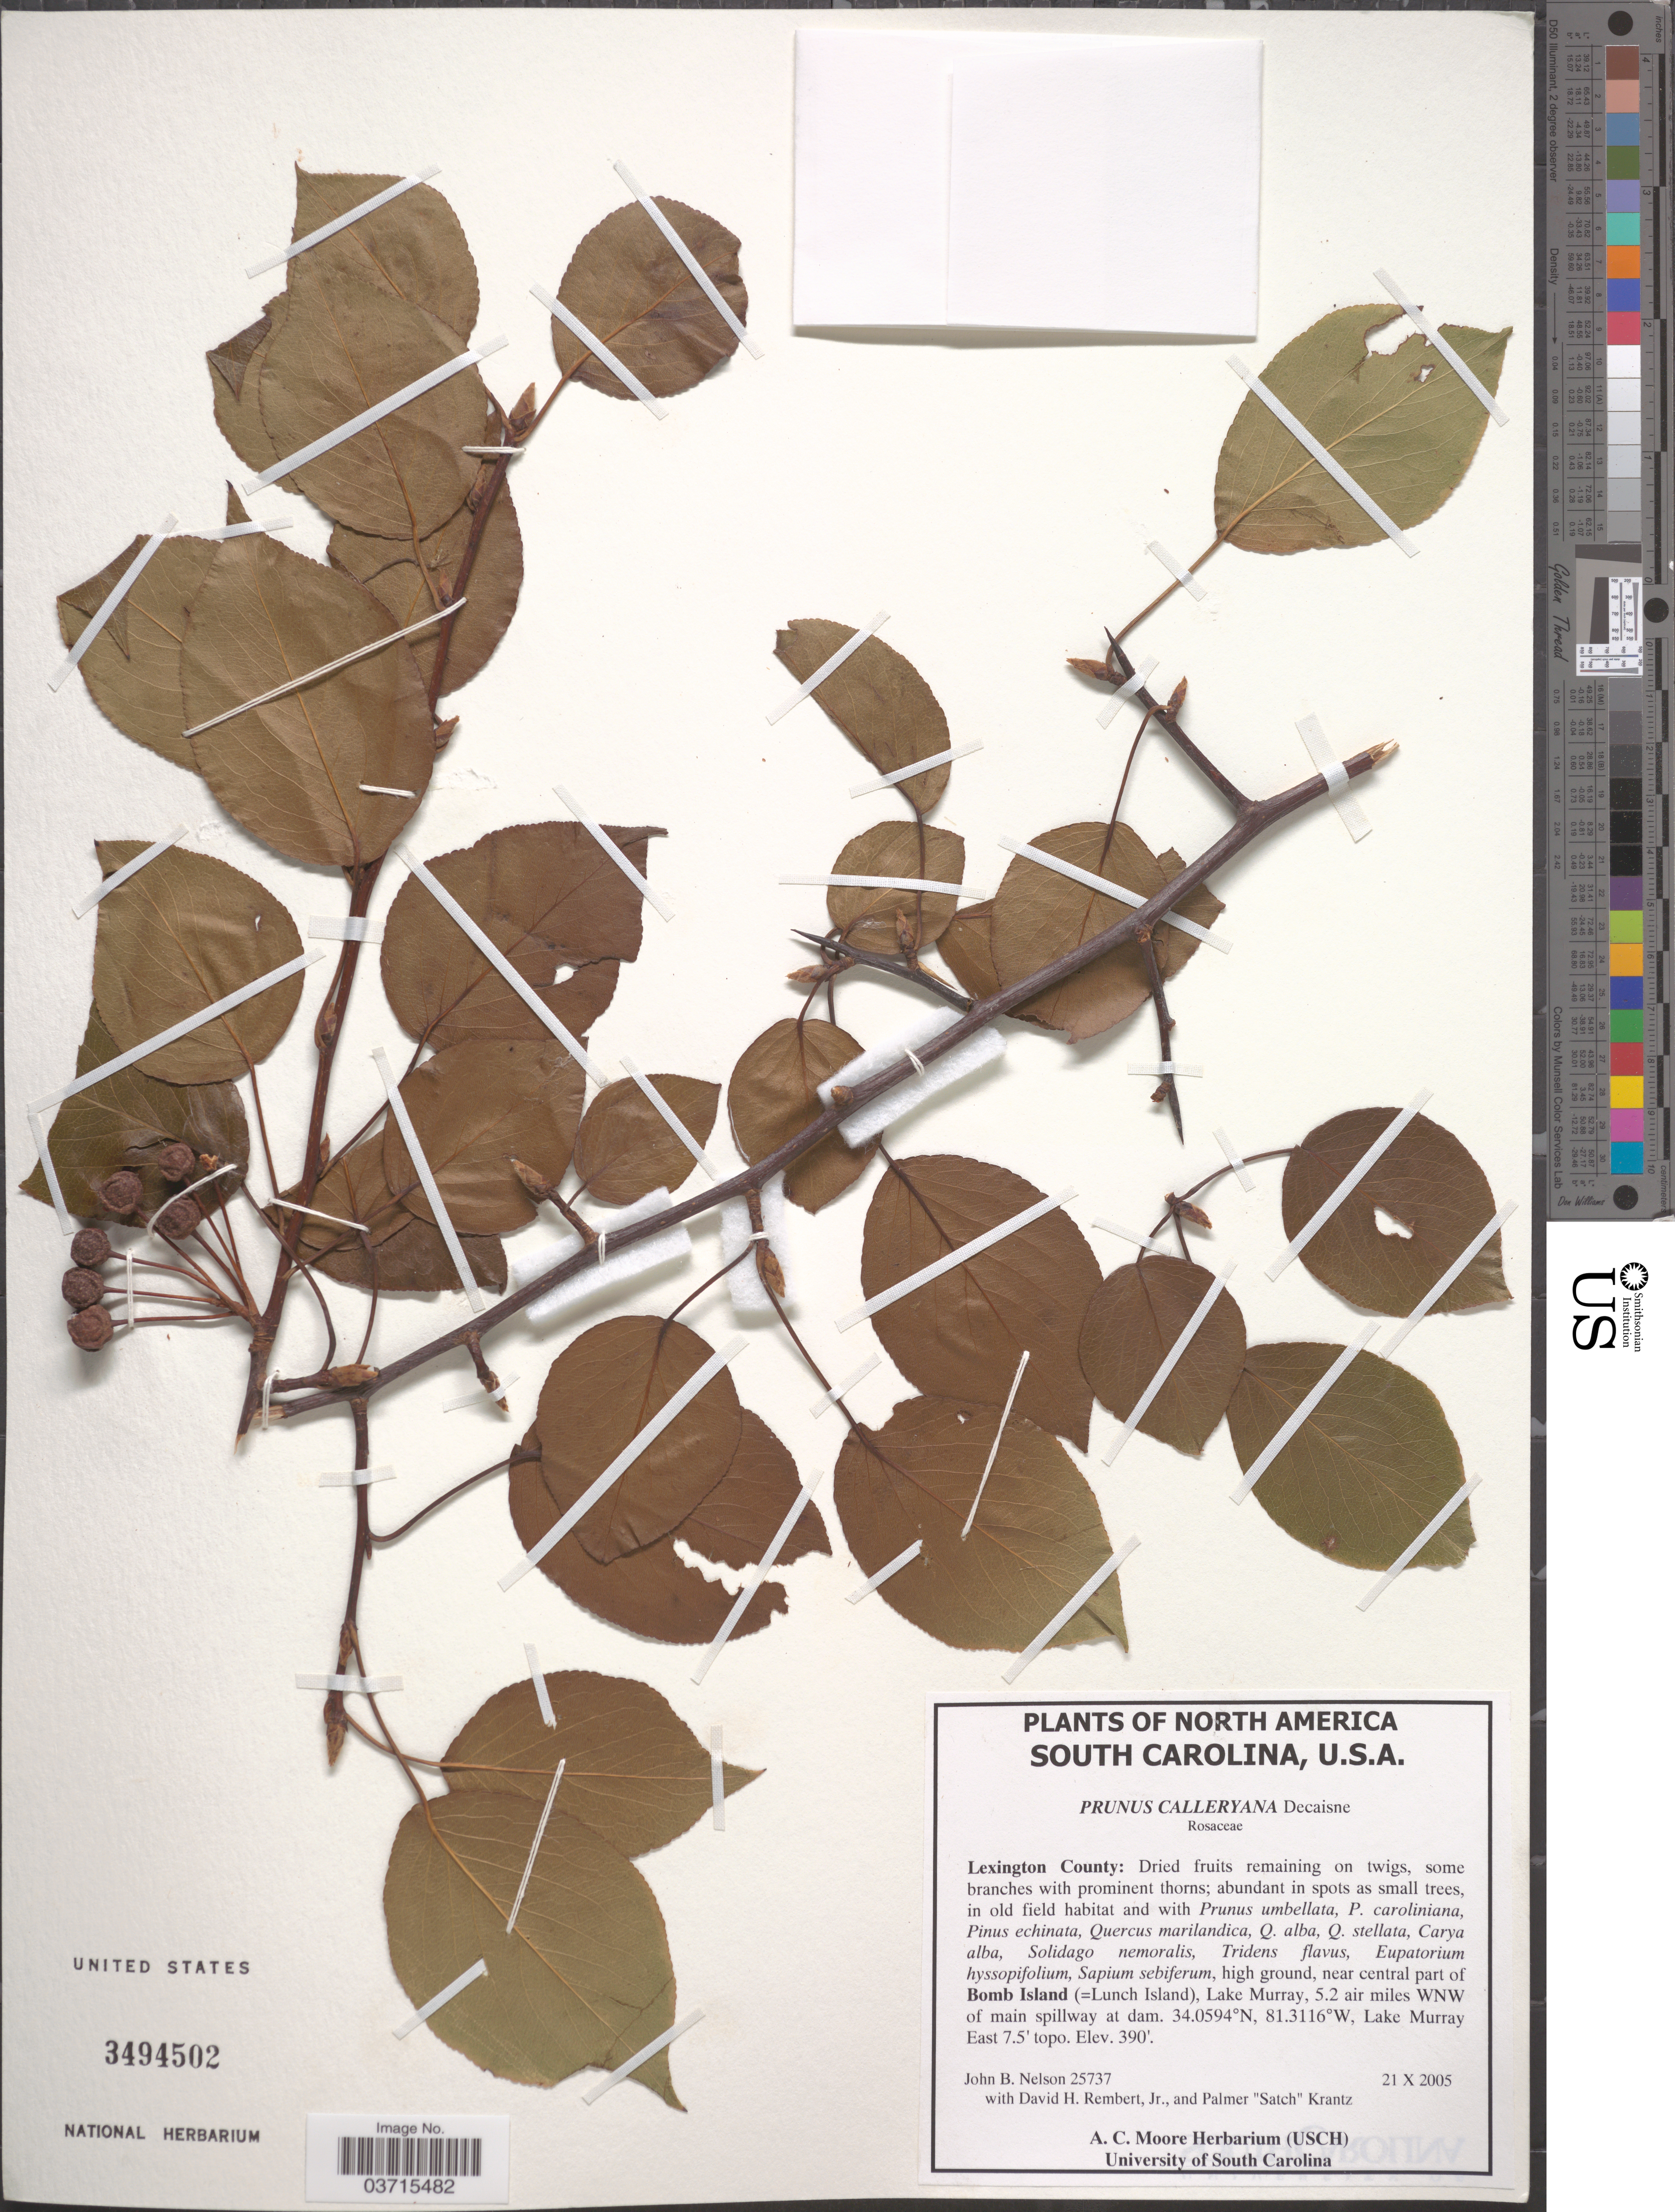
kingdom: Plantae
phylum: Tracheophyta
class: Magnoliopsida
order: Rosales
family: Rosaceae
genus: Pyrus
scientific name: Pyrus calleryana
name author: Decne.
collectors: J. B. Nelson, D. Rembert & P. Krantz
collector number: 25737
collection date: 2005-10-21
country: United States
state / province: South Carolina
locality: Lexington County: Bomb Island (=Lunch Island), Lake Murray, 5.2 air miles WNW of main spillway at dam. Lake Murray East 7.5' topo.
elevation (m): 119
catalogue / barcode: US 3494502